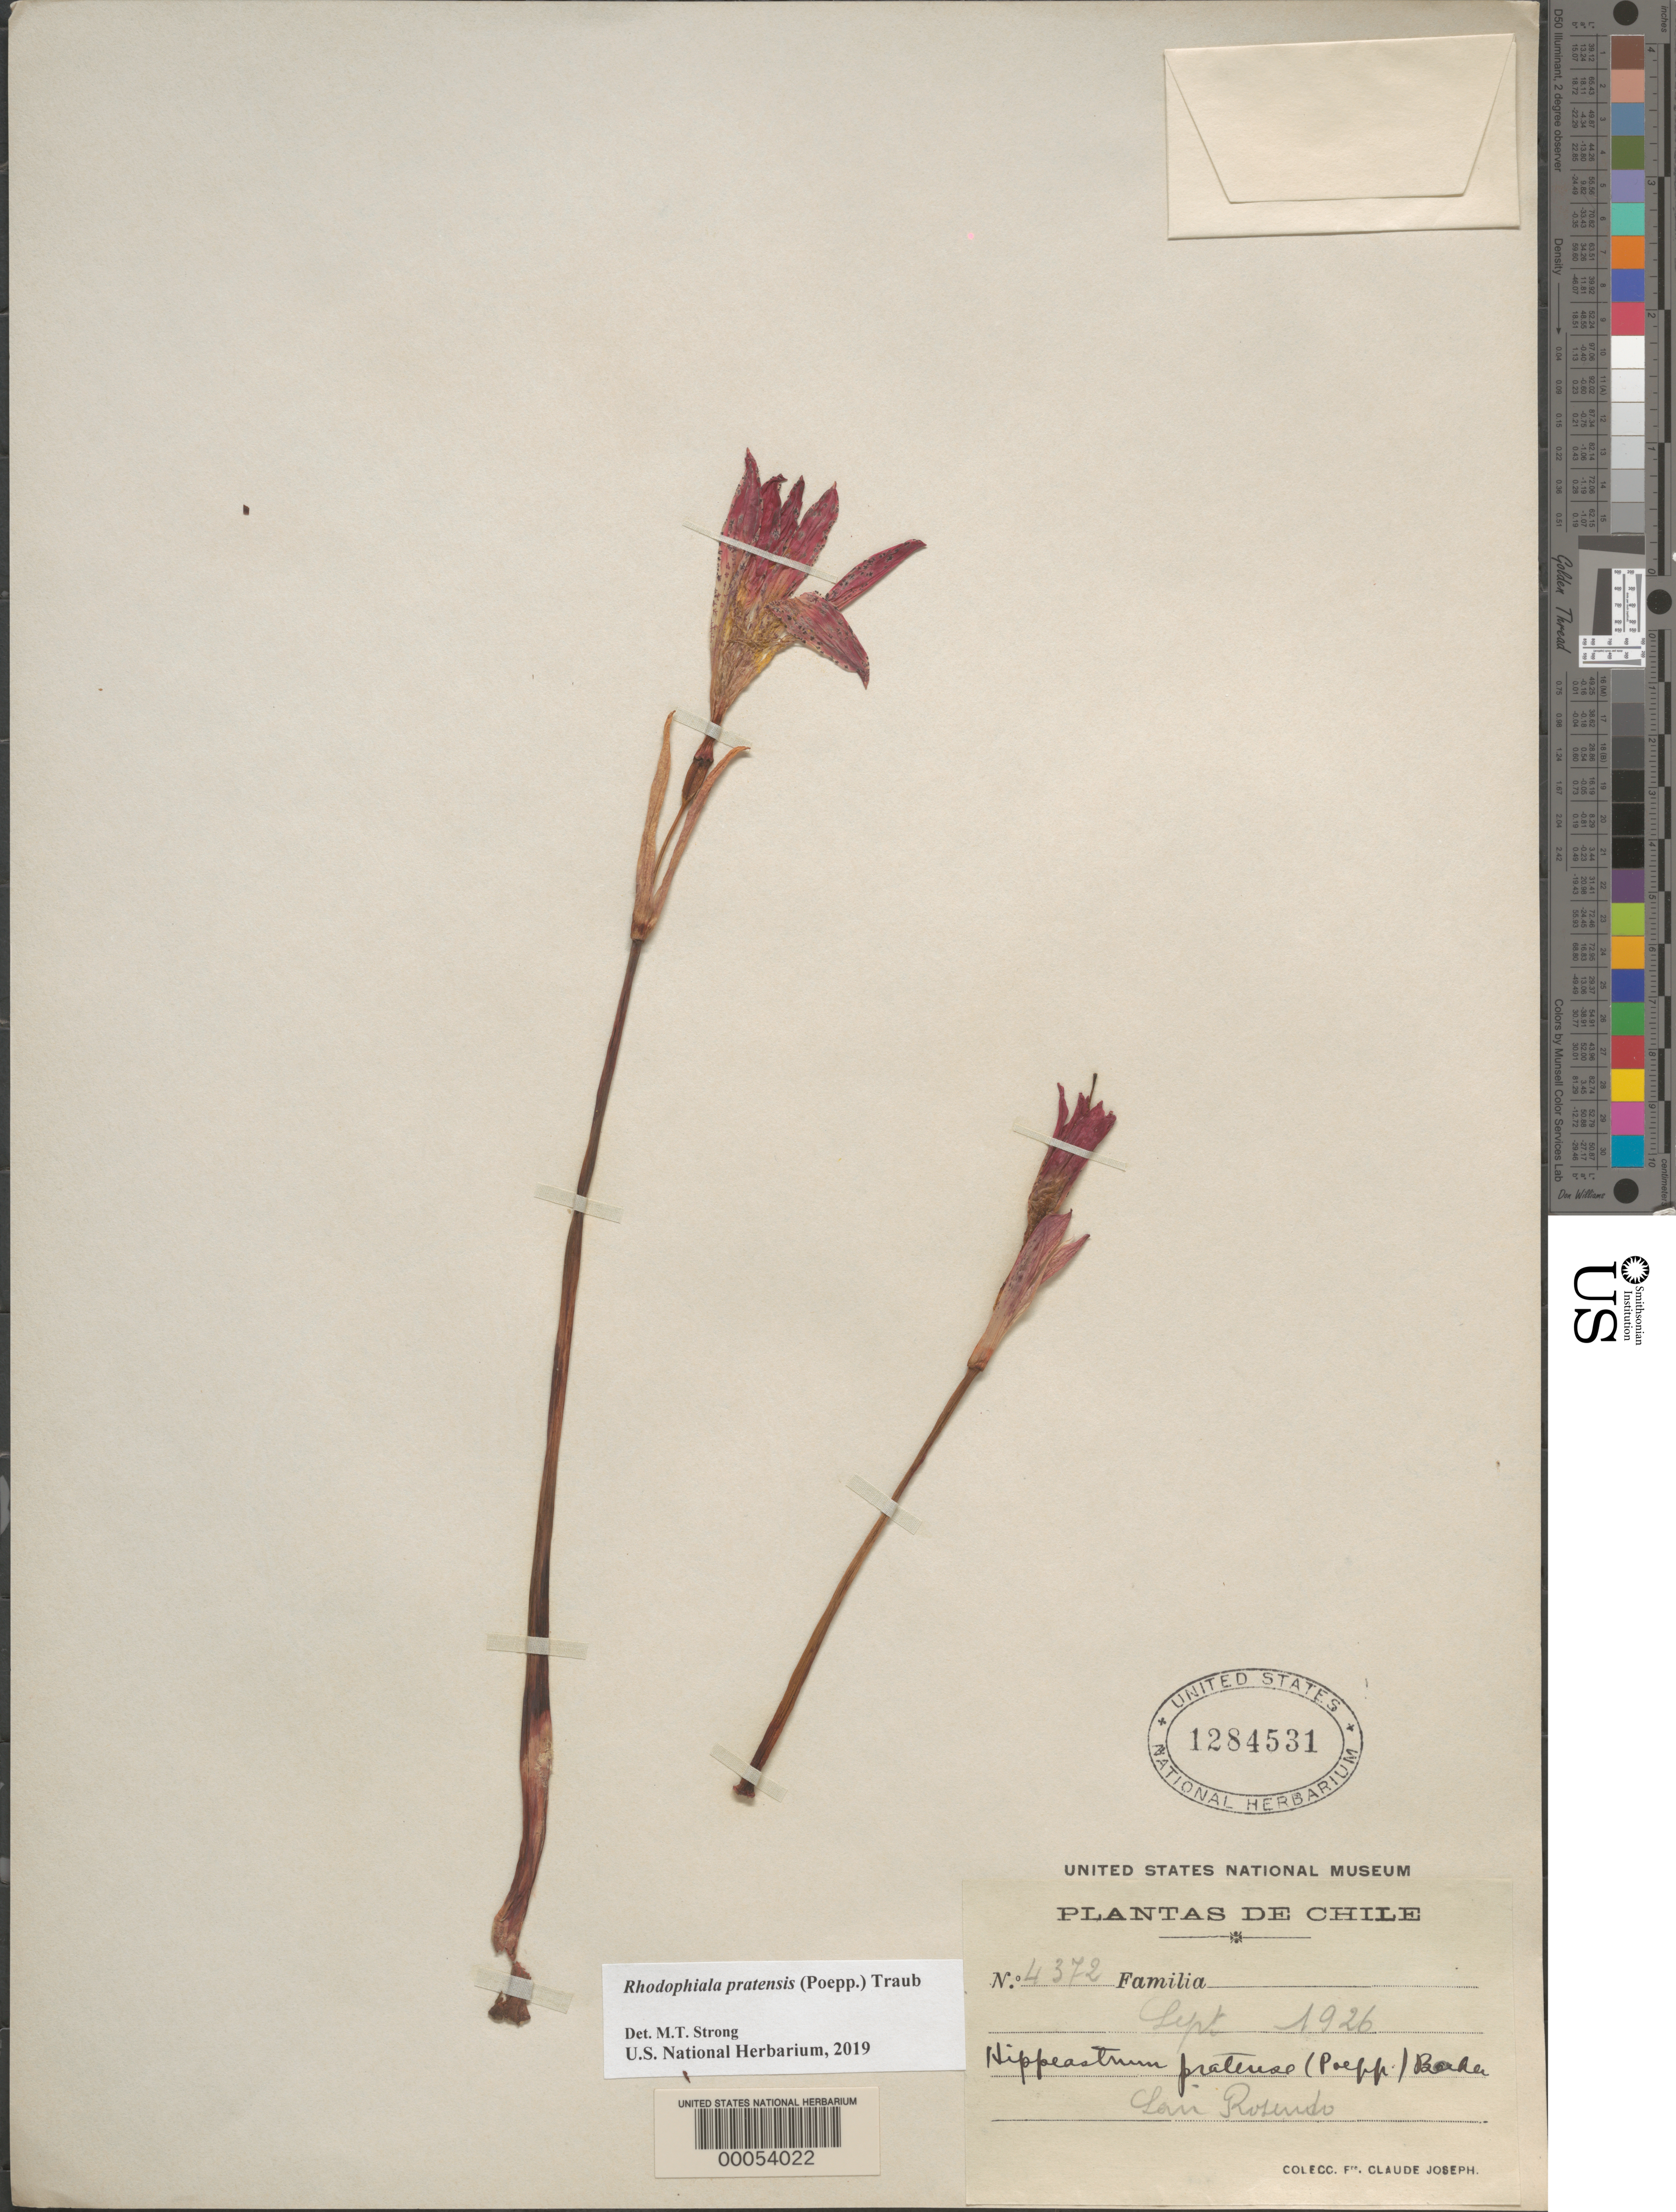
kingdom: Plantae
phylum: Tracheophyta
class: Liliopsida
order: Asparagales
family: Amaryllidaceae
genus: Rhodophiala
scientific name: Rhodophiala pratensis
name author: (Poepp.) Traub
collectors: Bro. Claude-Joseph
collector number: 4372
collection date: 1926-09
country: Chile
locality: San Rosendo.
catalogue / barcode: US 1284531